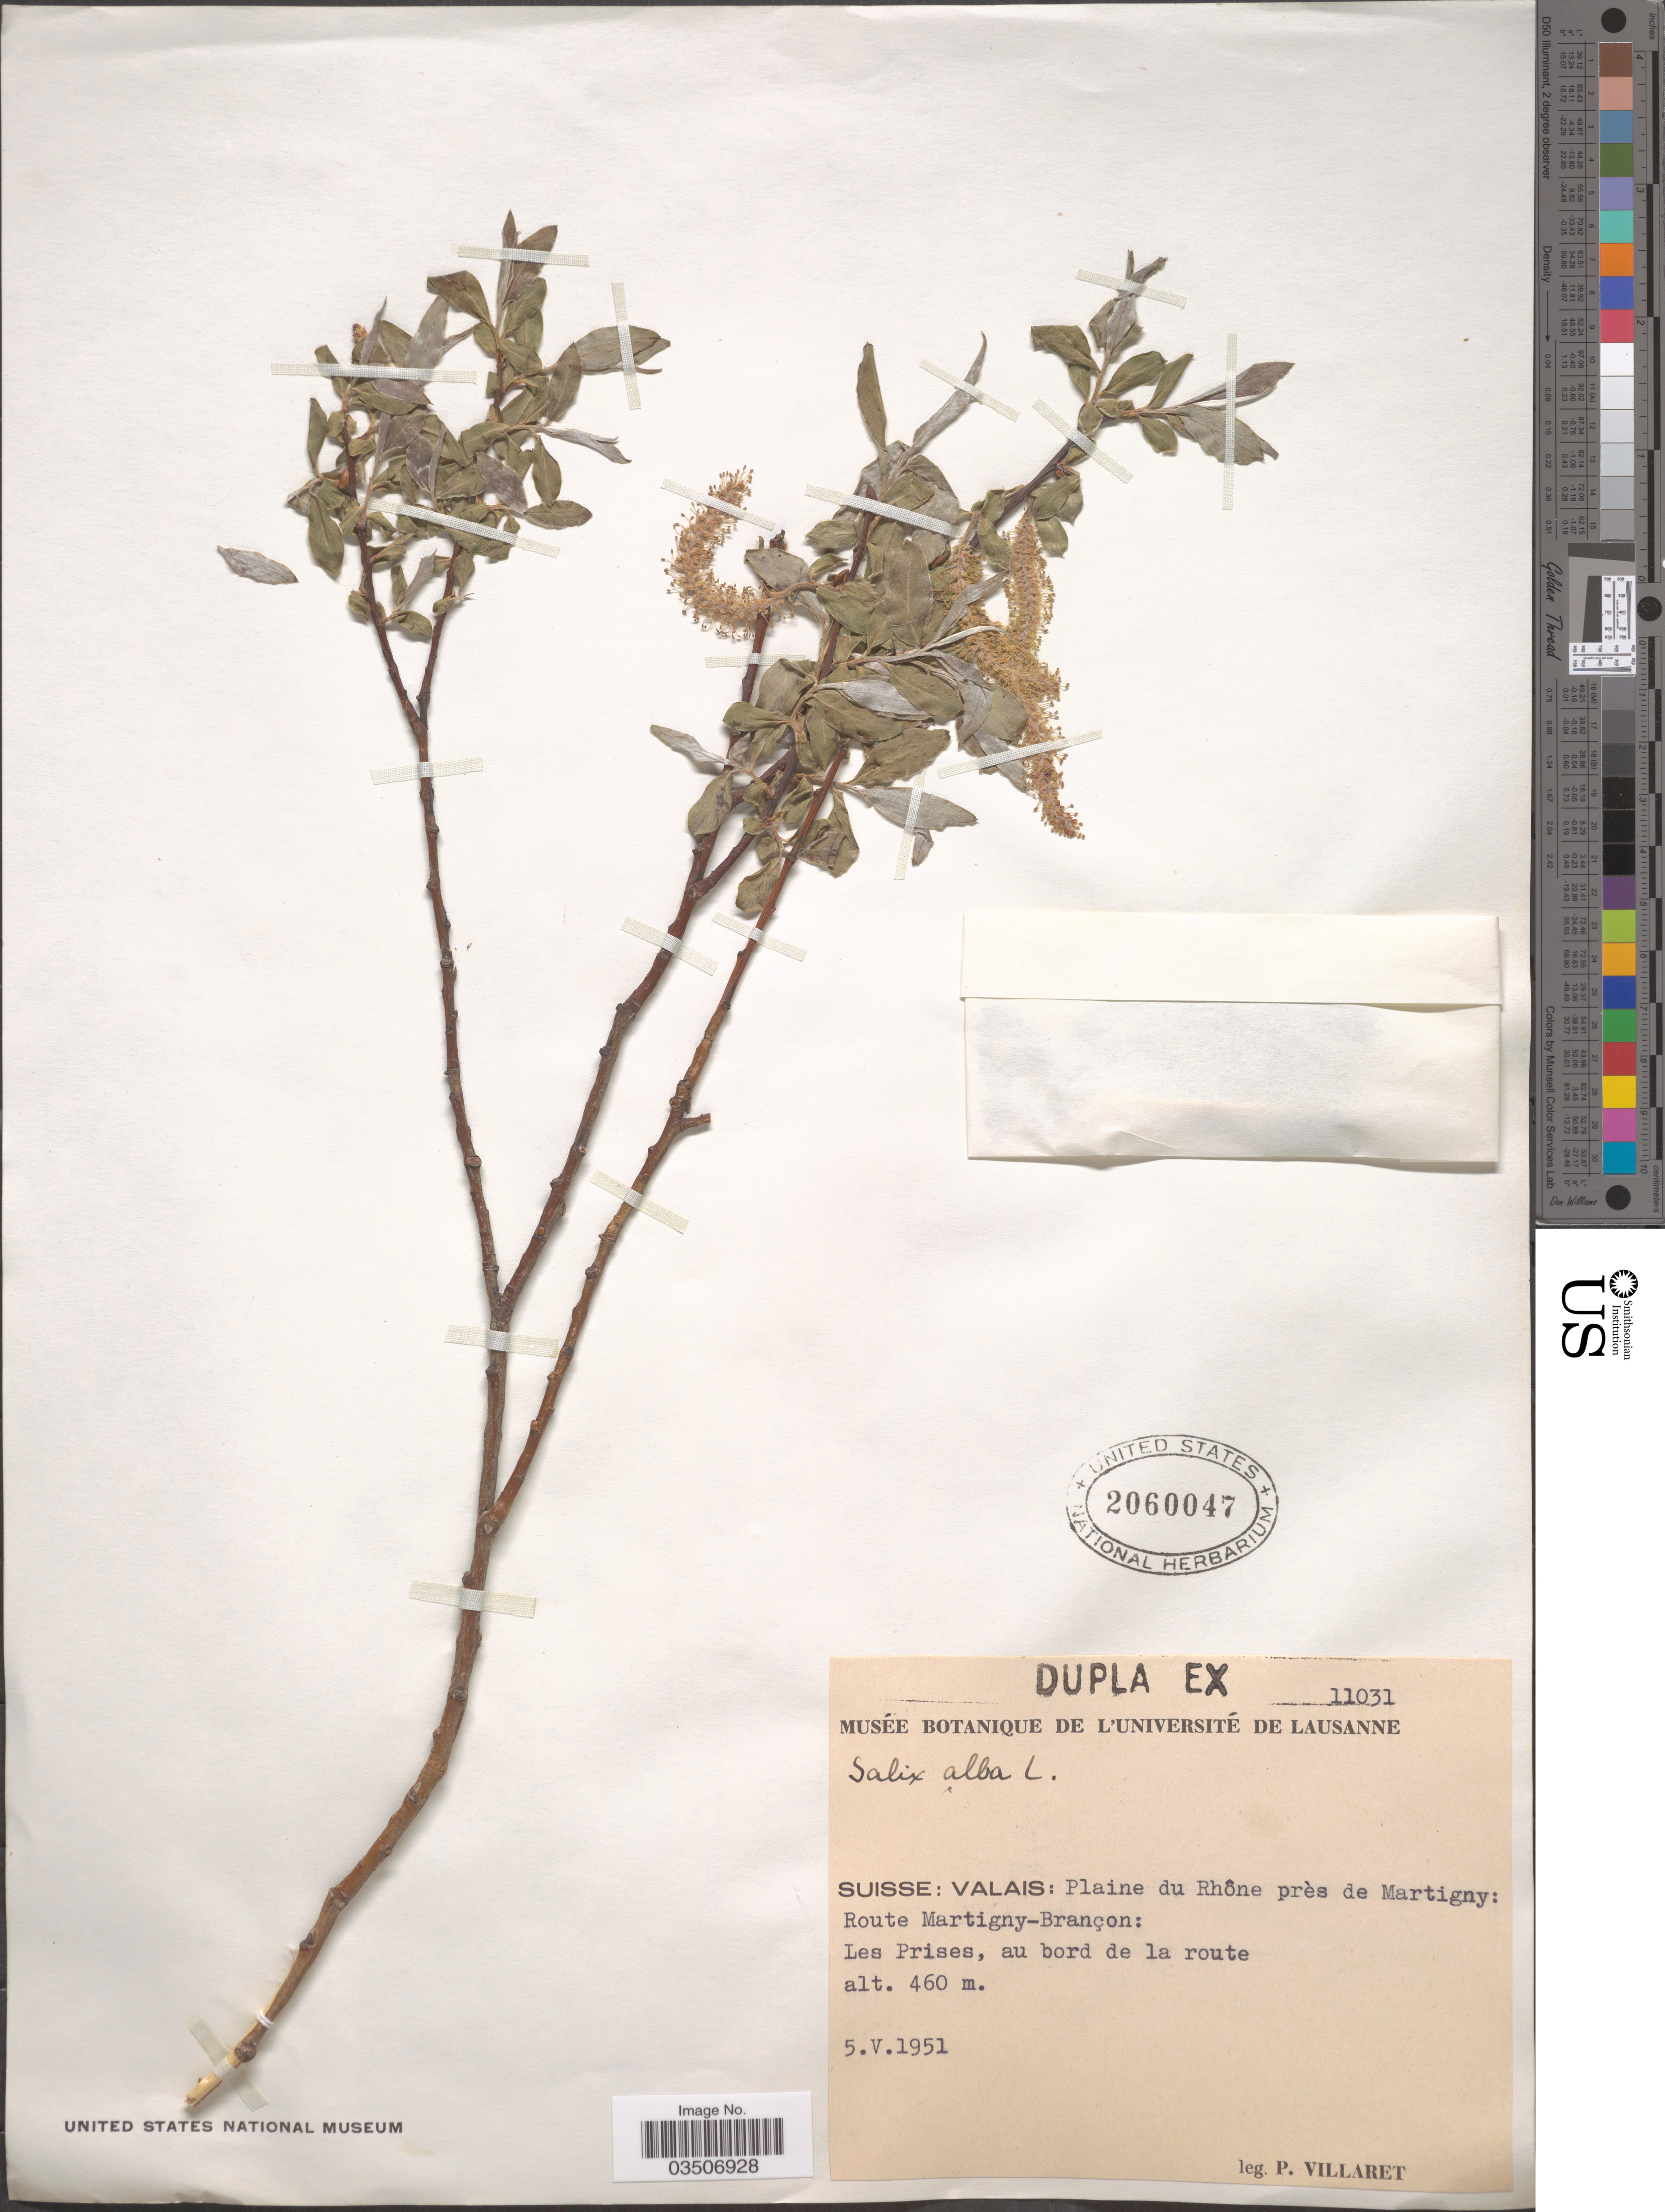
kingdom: Plantae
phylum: Tracheophyta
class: Magnoliopsida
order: Malpighiales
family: Salicaceae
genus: Salix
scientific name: Salix alba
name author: L.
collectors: P. Villaret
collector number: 11031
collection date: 1951-05-05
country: Switzerland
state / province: Valais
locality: Suisse: Plaine du Rhône près de Martigny: Route Martigny-Brançon: Les Prises, au bord de la route.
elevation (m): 460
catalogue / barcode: US 2060047